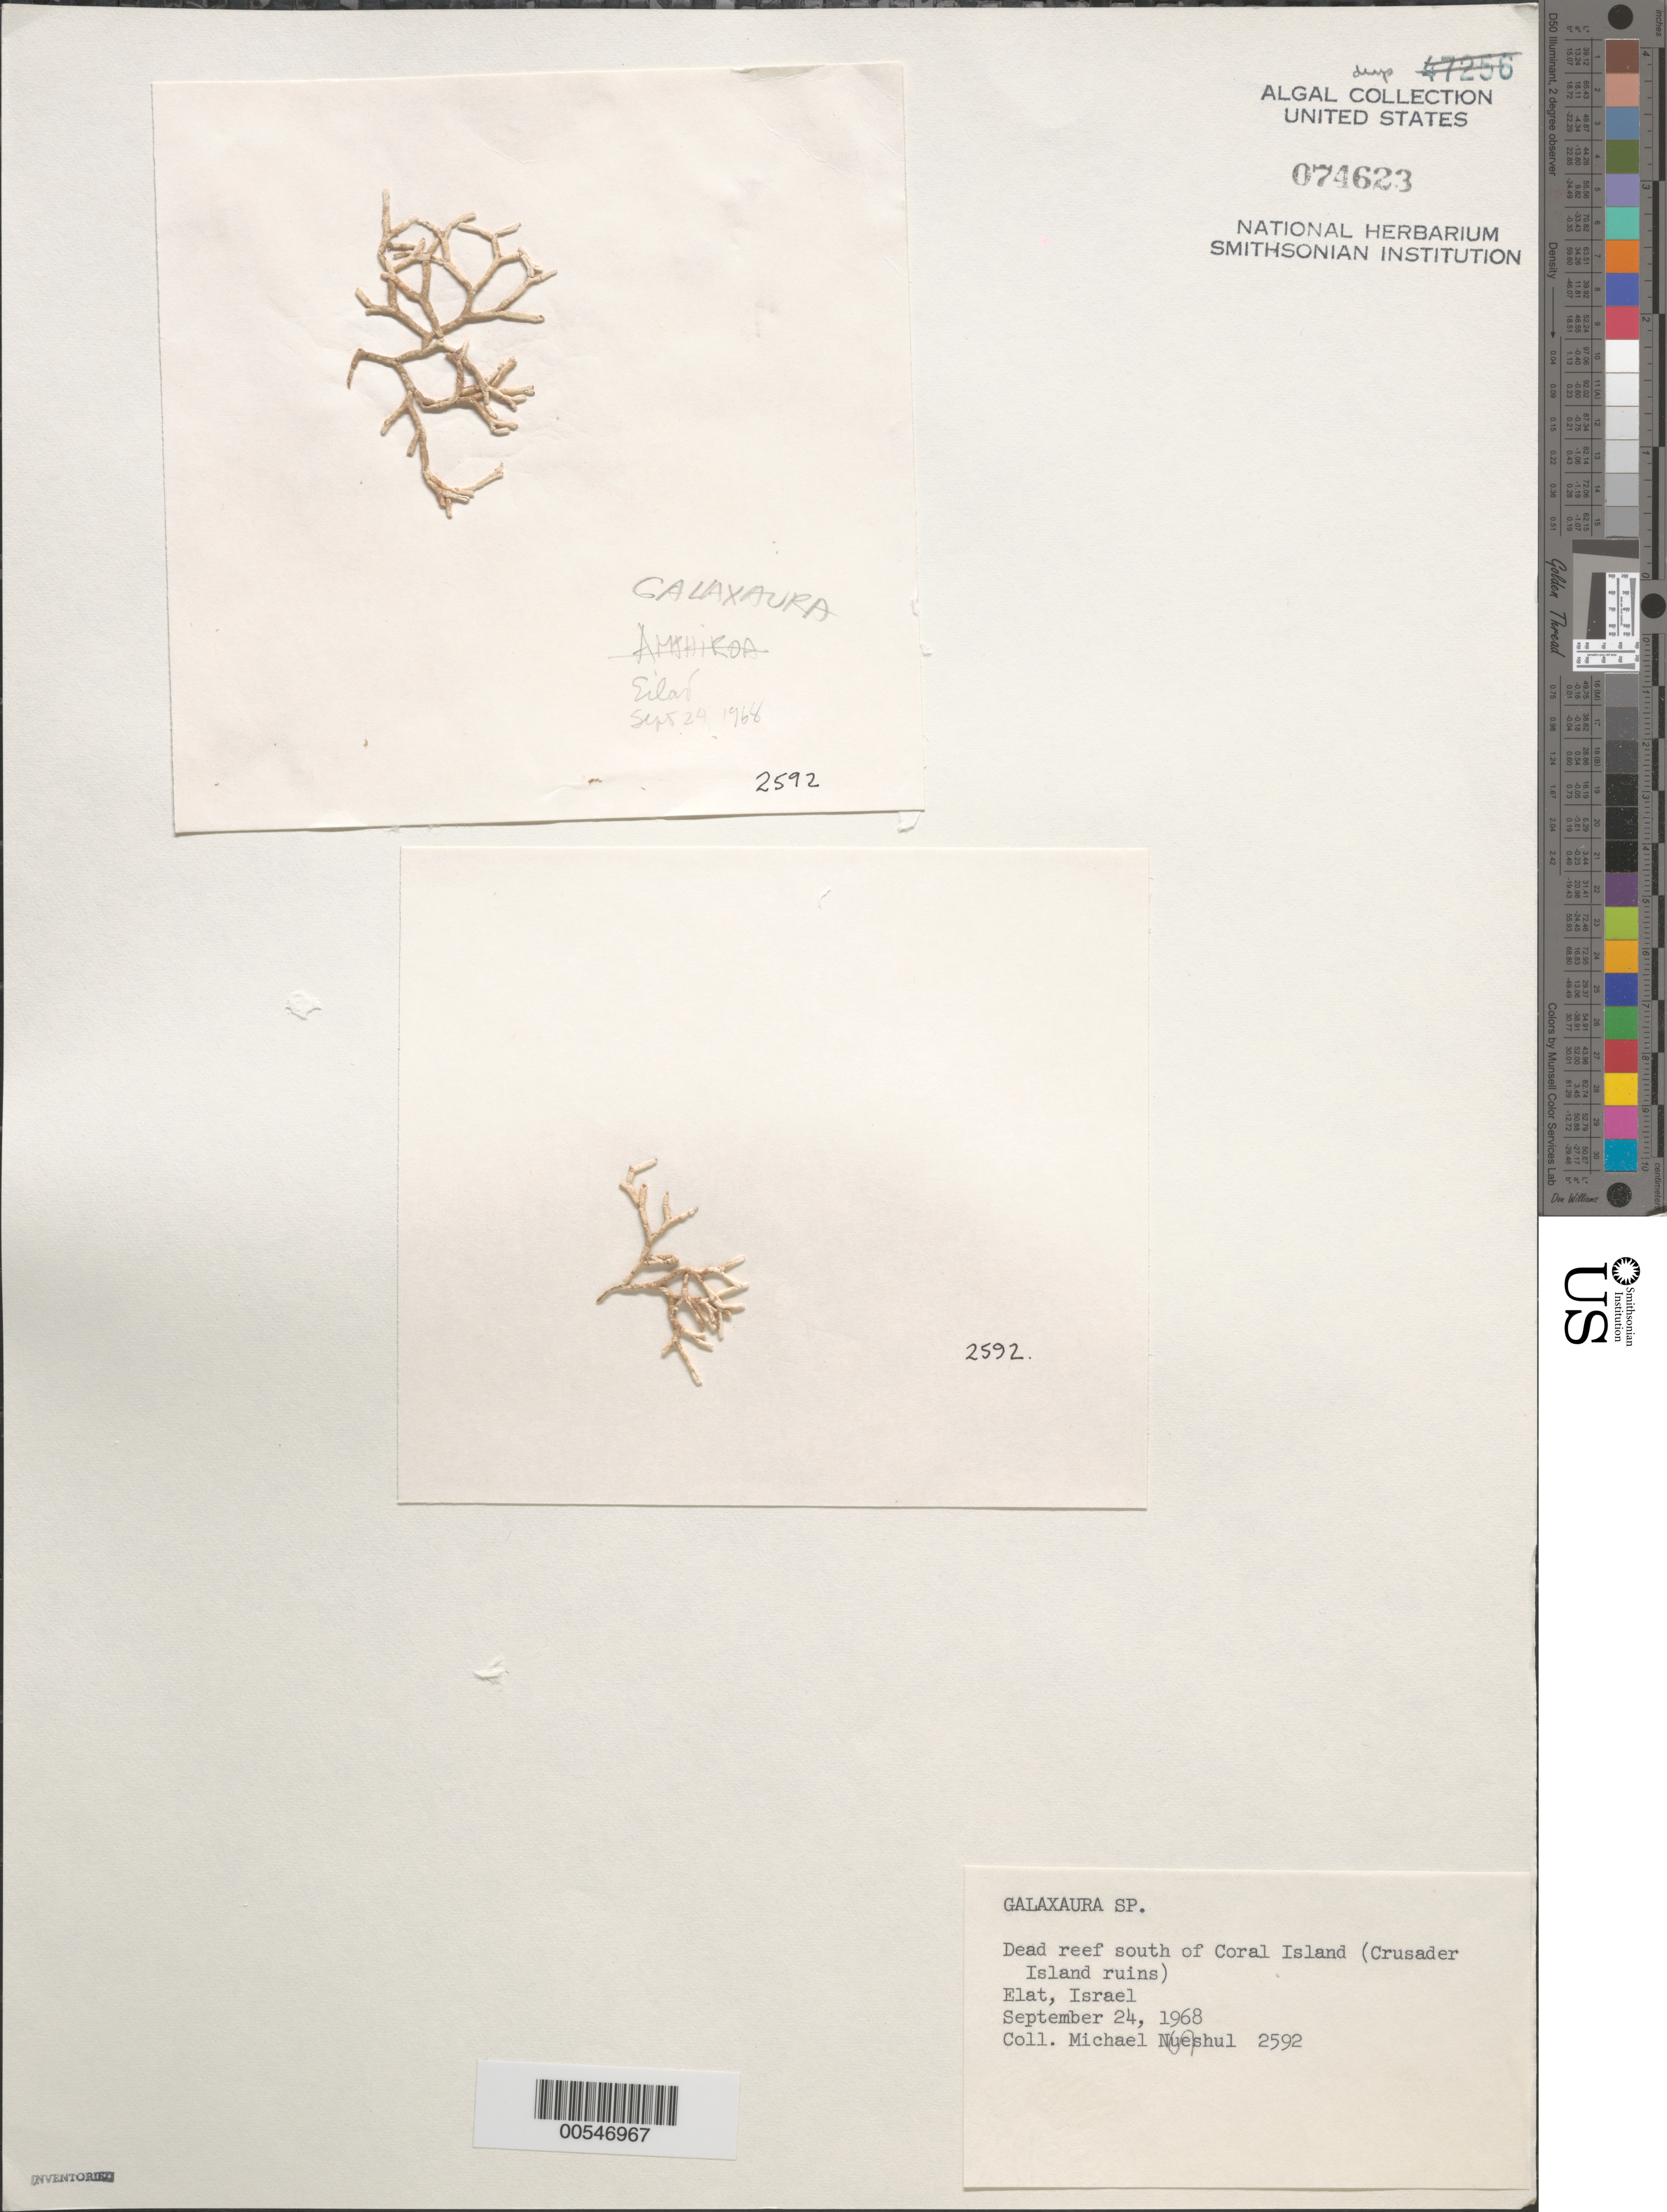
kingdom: Plantae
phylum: Rhodophyta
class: Florideophyceae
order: Nemaliales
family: Galaxauraceae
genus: Galaxaura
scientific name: Galaxaura sp.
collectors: M. Neushul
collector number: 2592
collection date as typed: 24 Sep 1968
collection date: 1968-09-24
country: Israel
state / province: Southern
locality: Elat, Crusader Island ruins, reef south of Coral Island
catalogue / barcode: US 74623